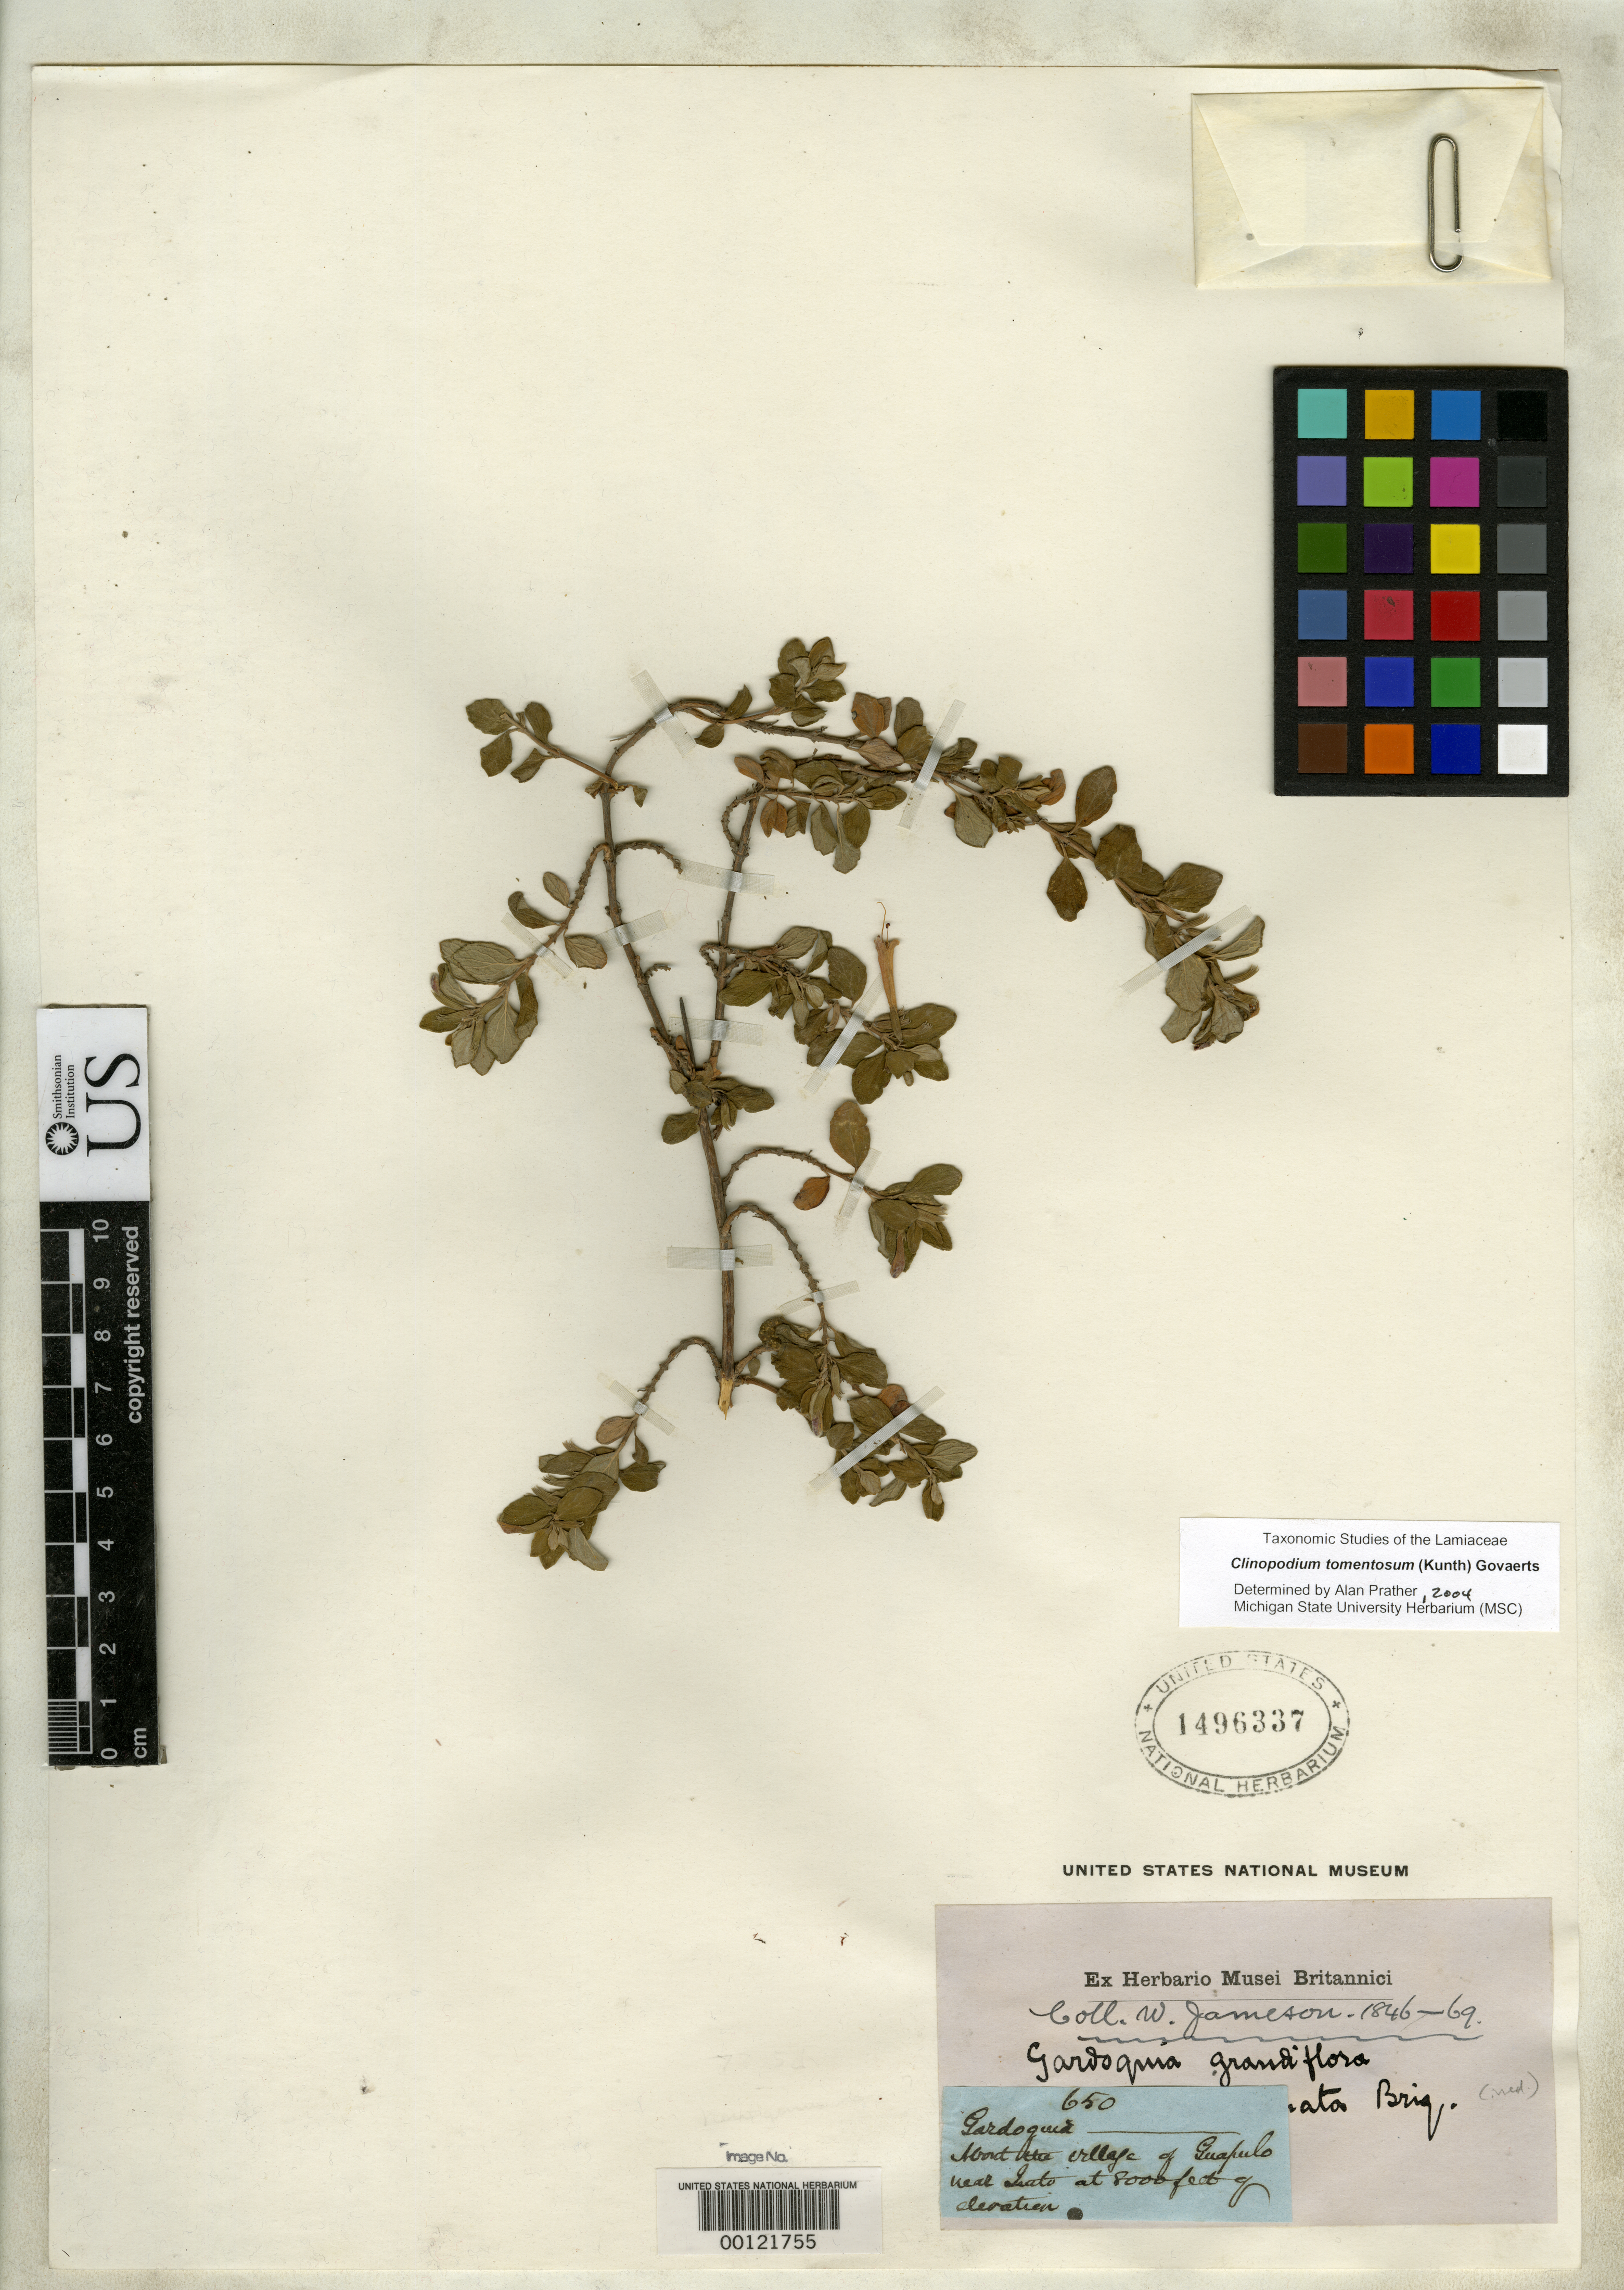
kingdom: Plantae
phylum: Tracheophyta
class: Magnoliopsida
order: Lamiales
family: Lamiaceae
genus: Satureja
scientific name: Satureja kunthii var. crenata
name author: Briq.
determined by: Prather, L. A.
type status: Isotype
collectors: W. Jameson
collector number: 650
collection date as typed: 1846 to -- --- 1869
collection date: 1846/1869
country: Ecuador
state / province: Pichincha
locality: About the village of Guapulo near Quito at 8000 feet of elevation.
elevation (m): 2438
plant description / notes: As "Satureia".; Originally annotated as "Gardoquia grandiflora var. crenata Briq." [=ined. name]. Specimen without precise date but 1848, acc. to protologue.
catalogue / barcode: US 1496337